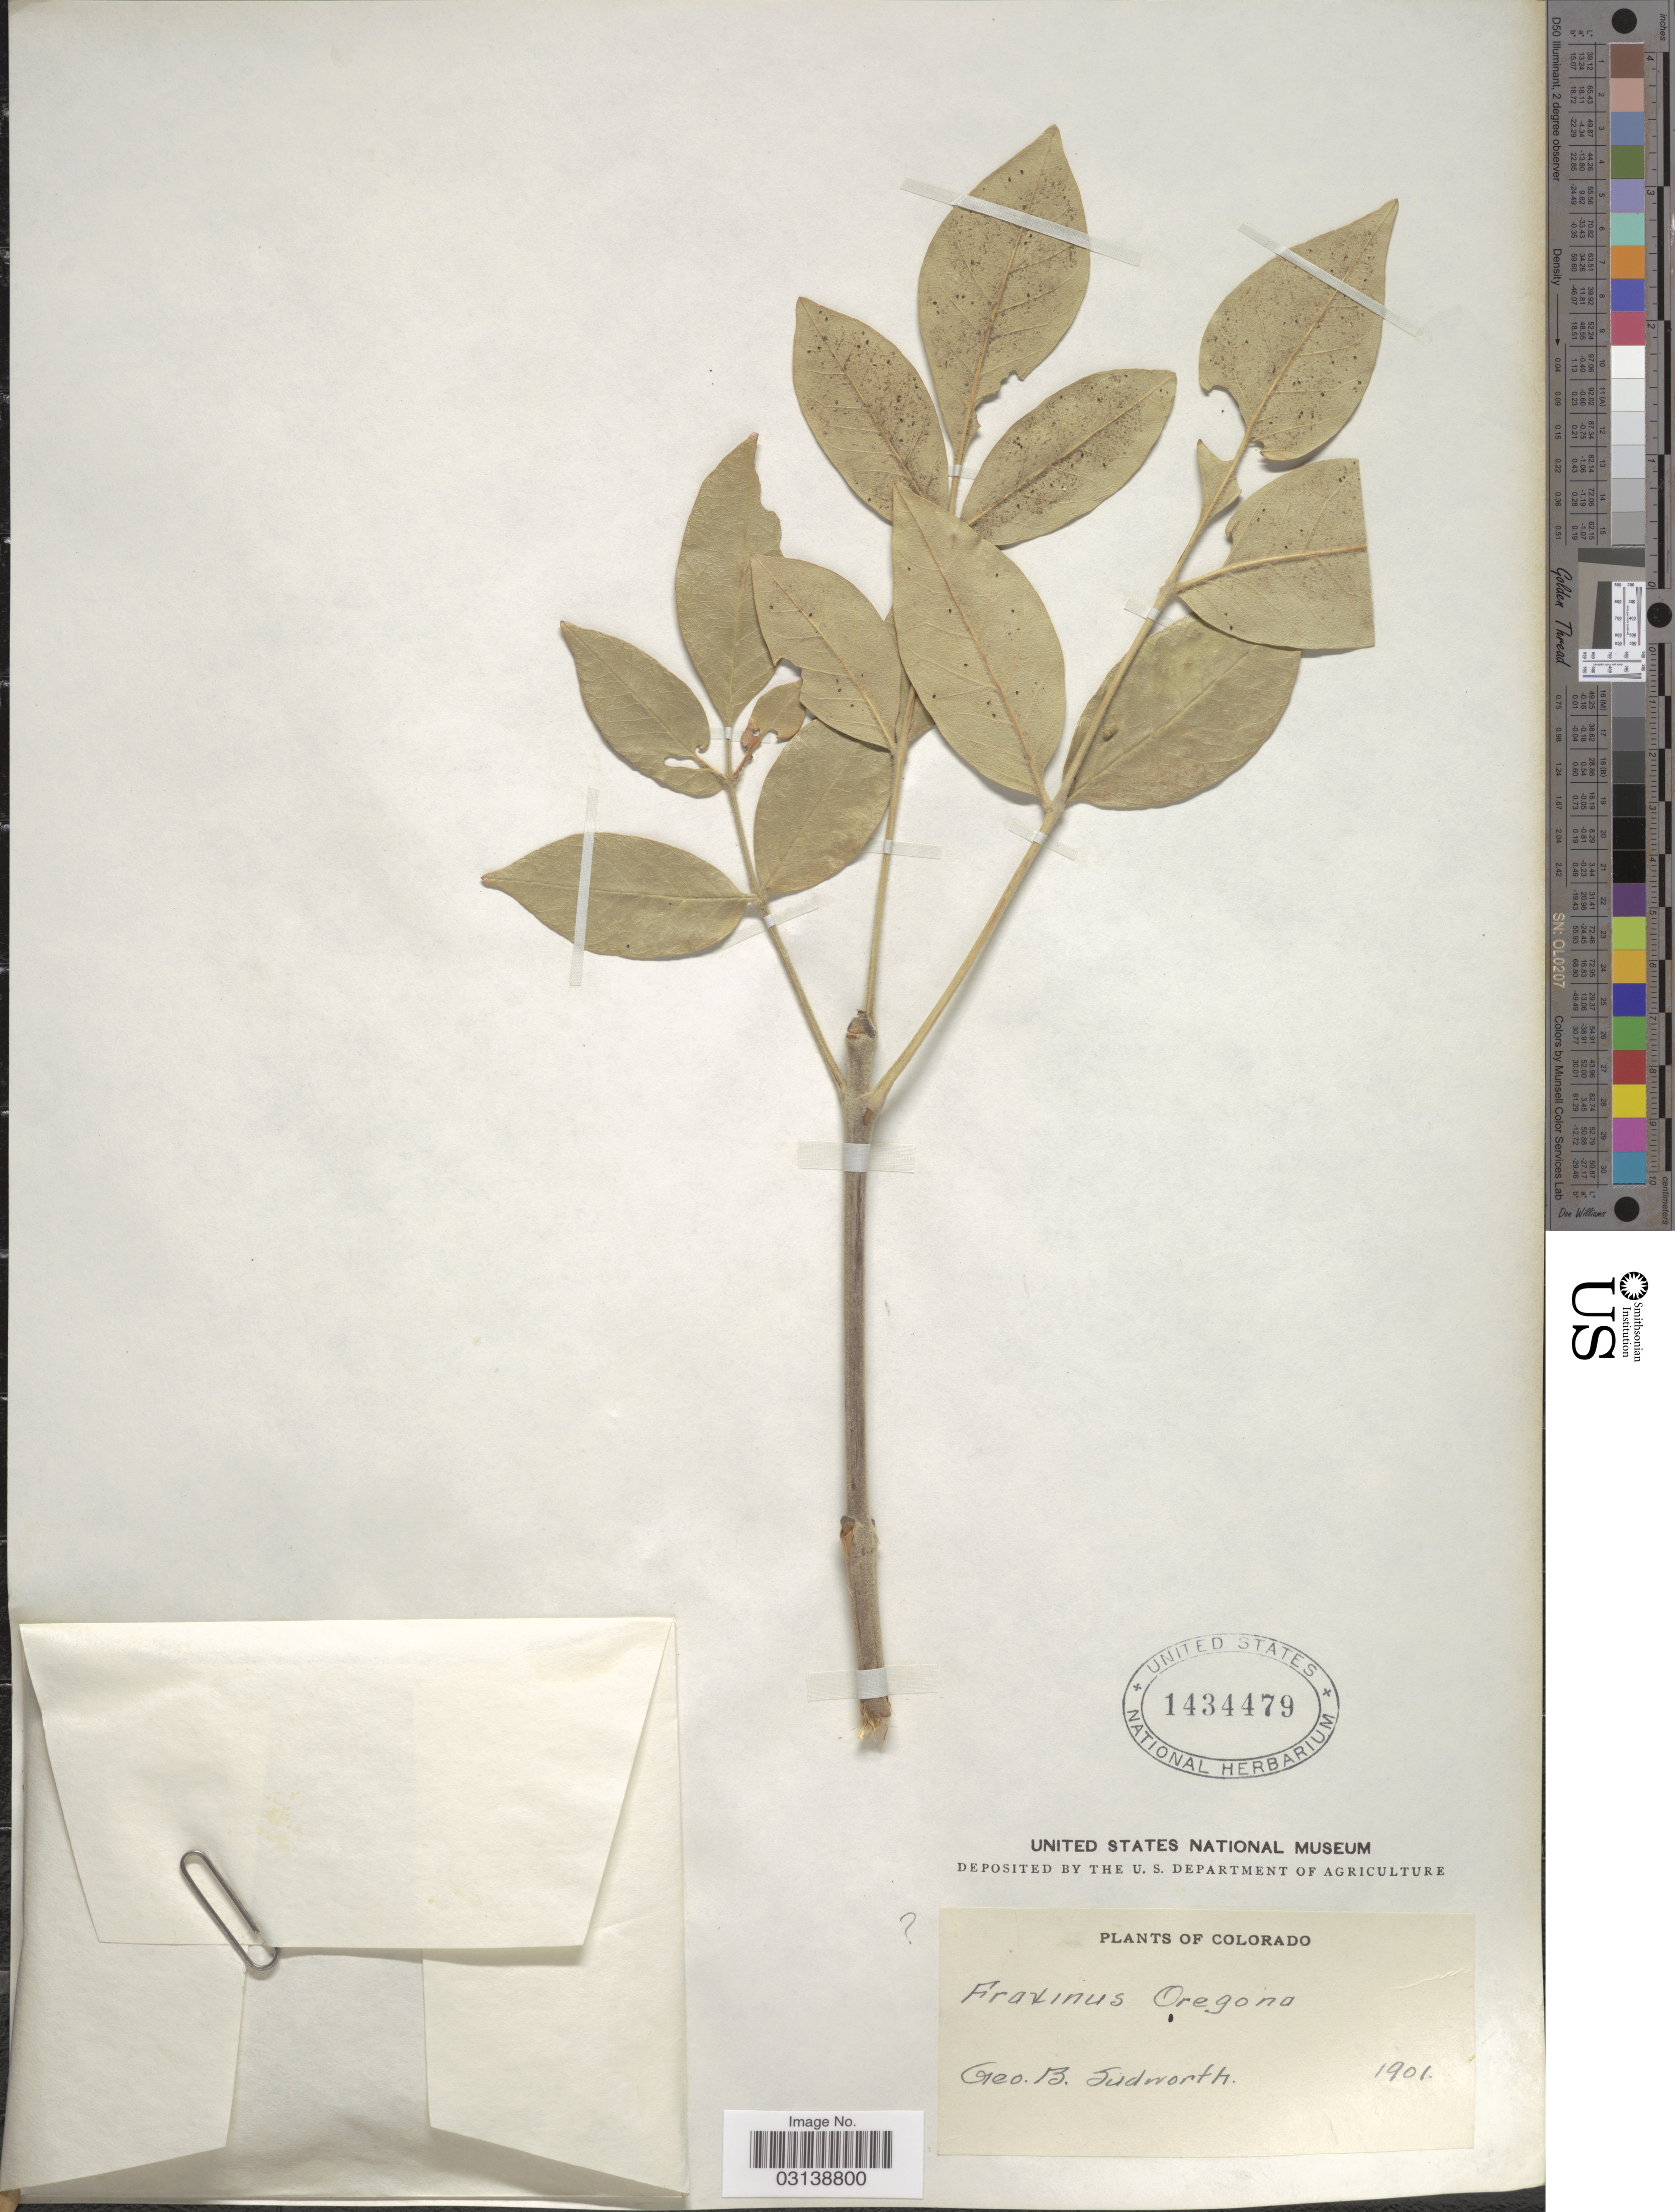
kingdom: Plantae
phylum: Tracheophyta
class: Magnoliopsida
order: Lamiales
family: Oleaceae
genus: Fraxinus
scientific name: Fraxinus latifolia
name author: Benth.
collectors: G. B. Sudworth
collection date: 1901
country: United States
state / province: Colorado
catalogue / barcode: US 1434479